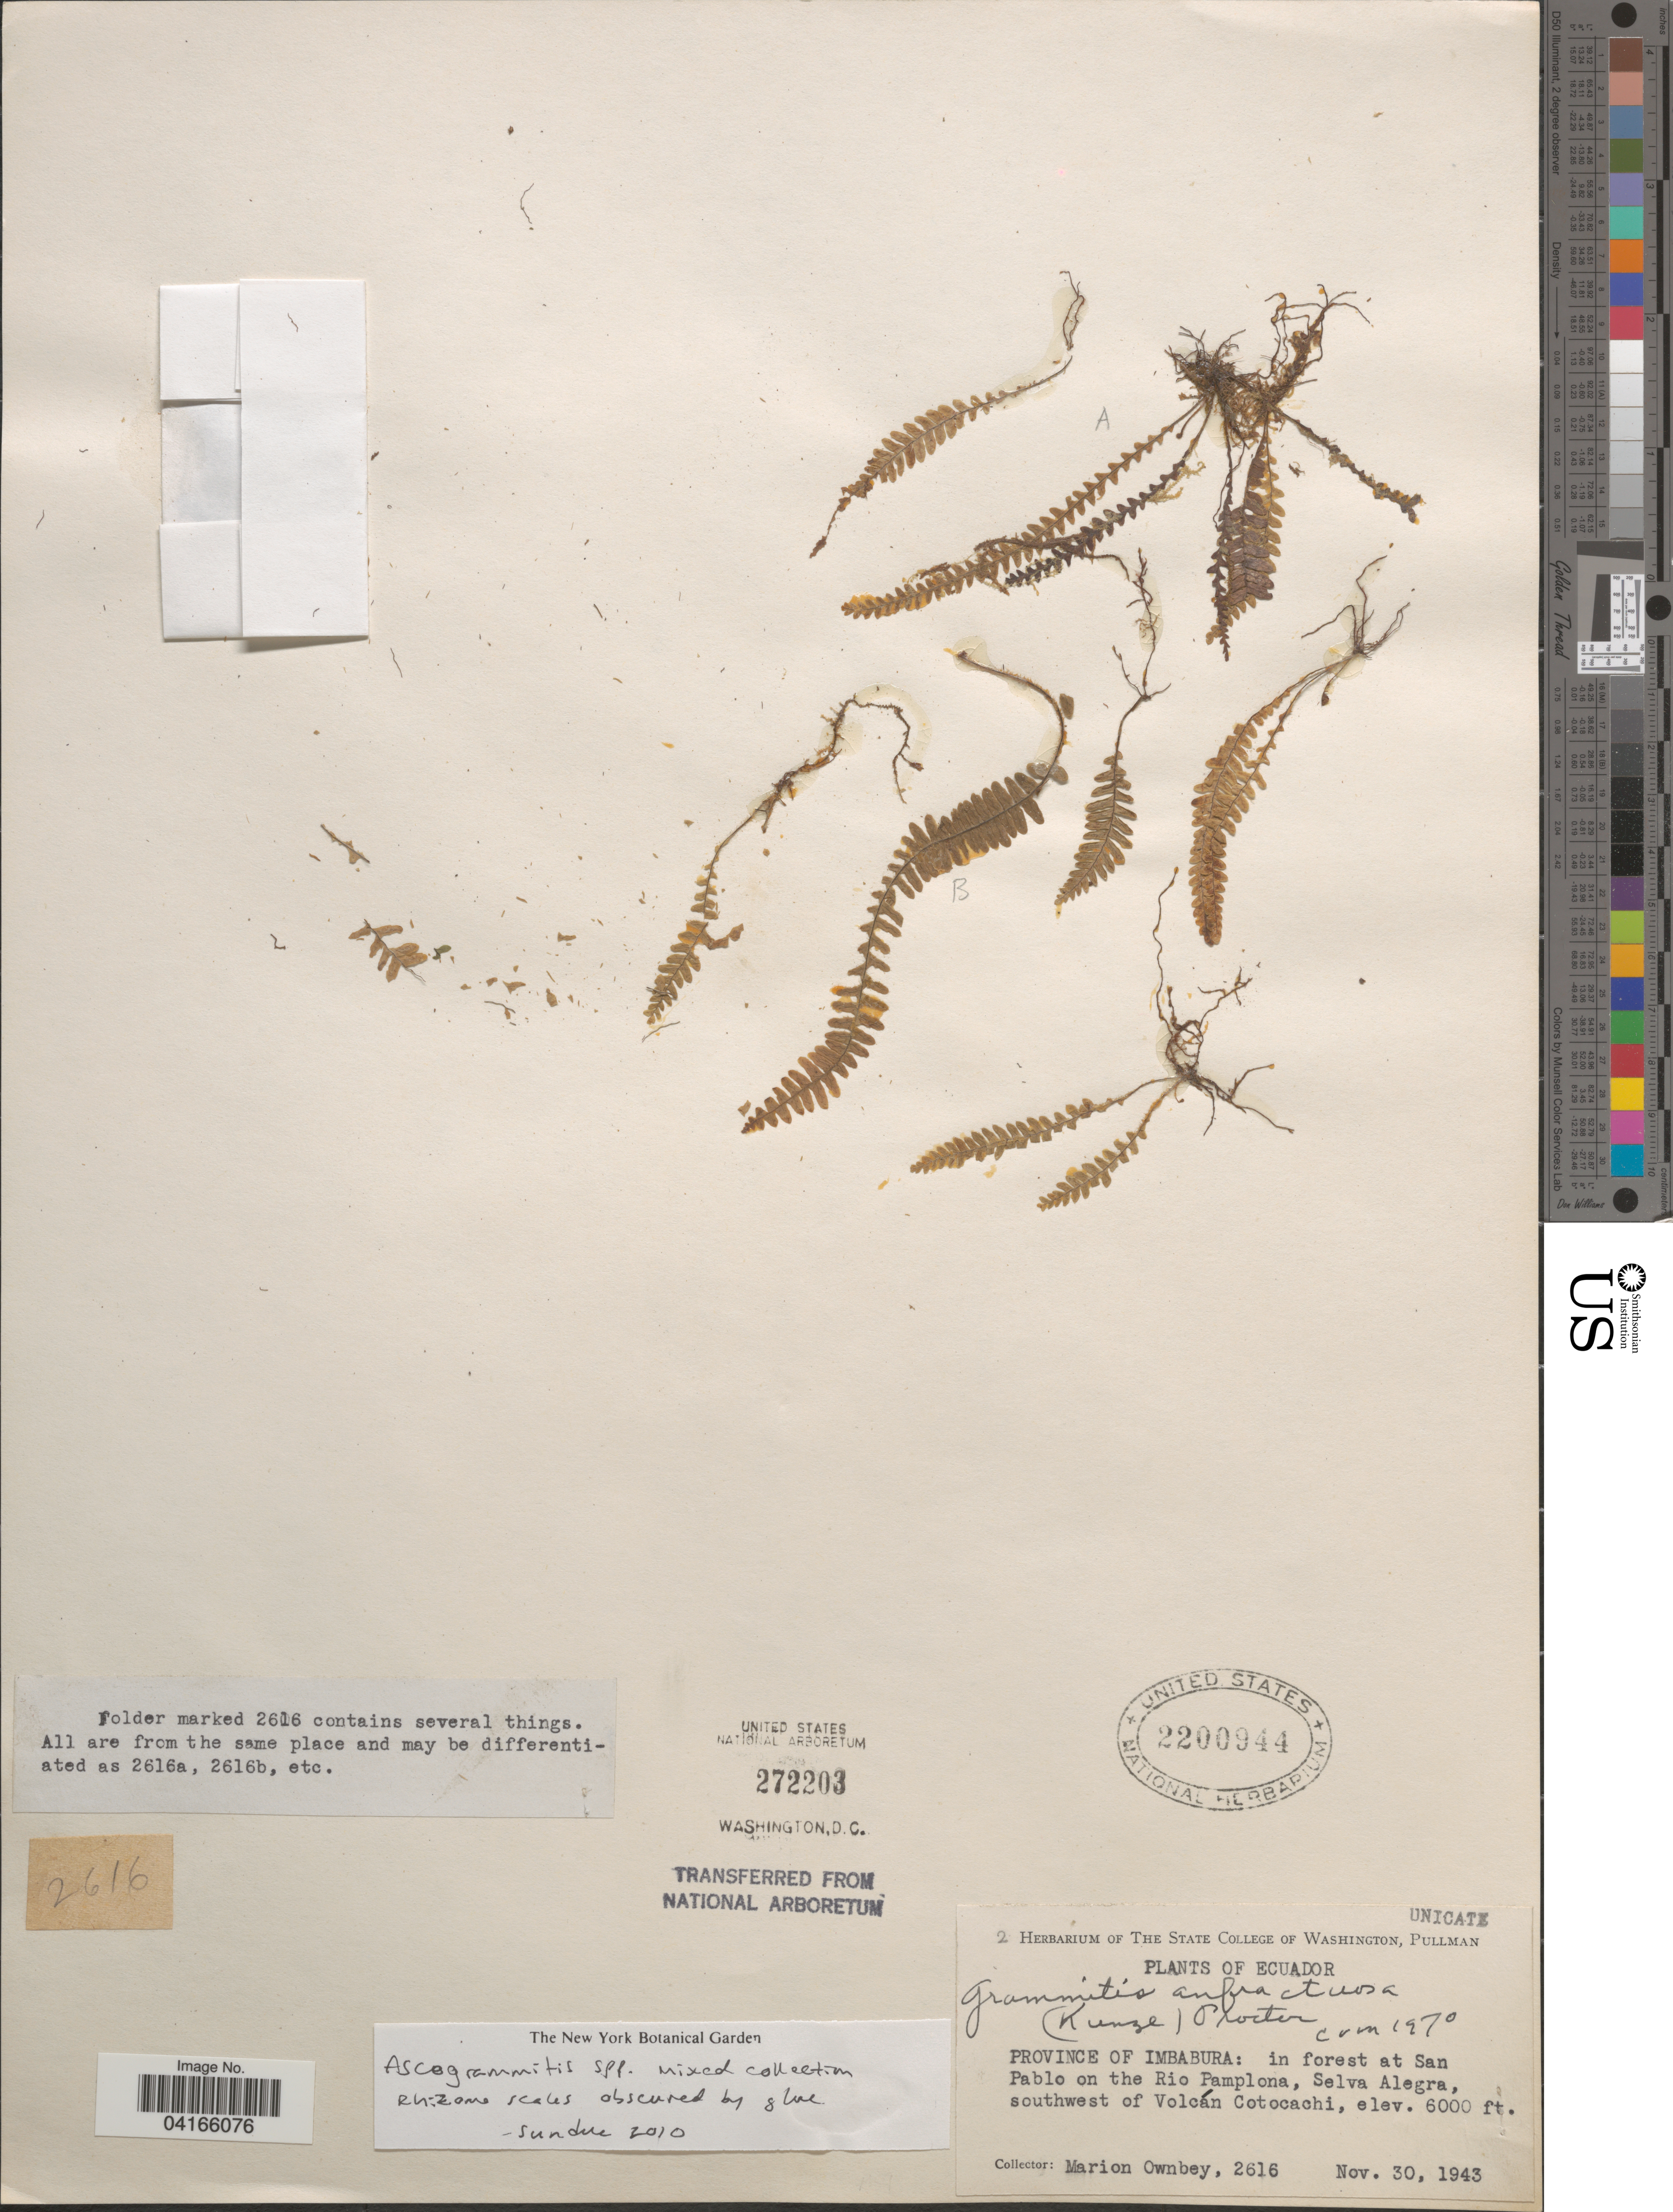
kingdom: Plantae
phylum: Tracheophyta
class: Polypodiopsida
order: Polypodiales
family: Polypodiaceae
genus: Ascogrammitis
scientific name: Ascogrammitis sp.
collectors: M. Ownbey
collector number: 2616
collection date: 1943-11-30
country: Ecuador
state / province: Imbabura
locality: In forest at San Pablo on the Rio Pamplona, Selva Alegra, southwest of Volcán Cotocachi.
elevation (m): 1829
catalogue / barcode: US 2200944